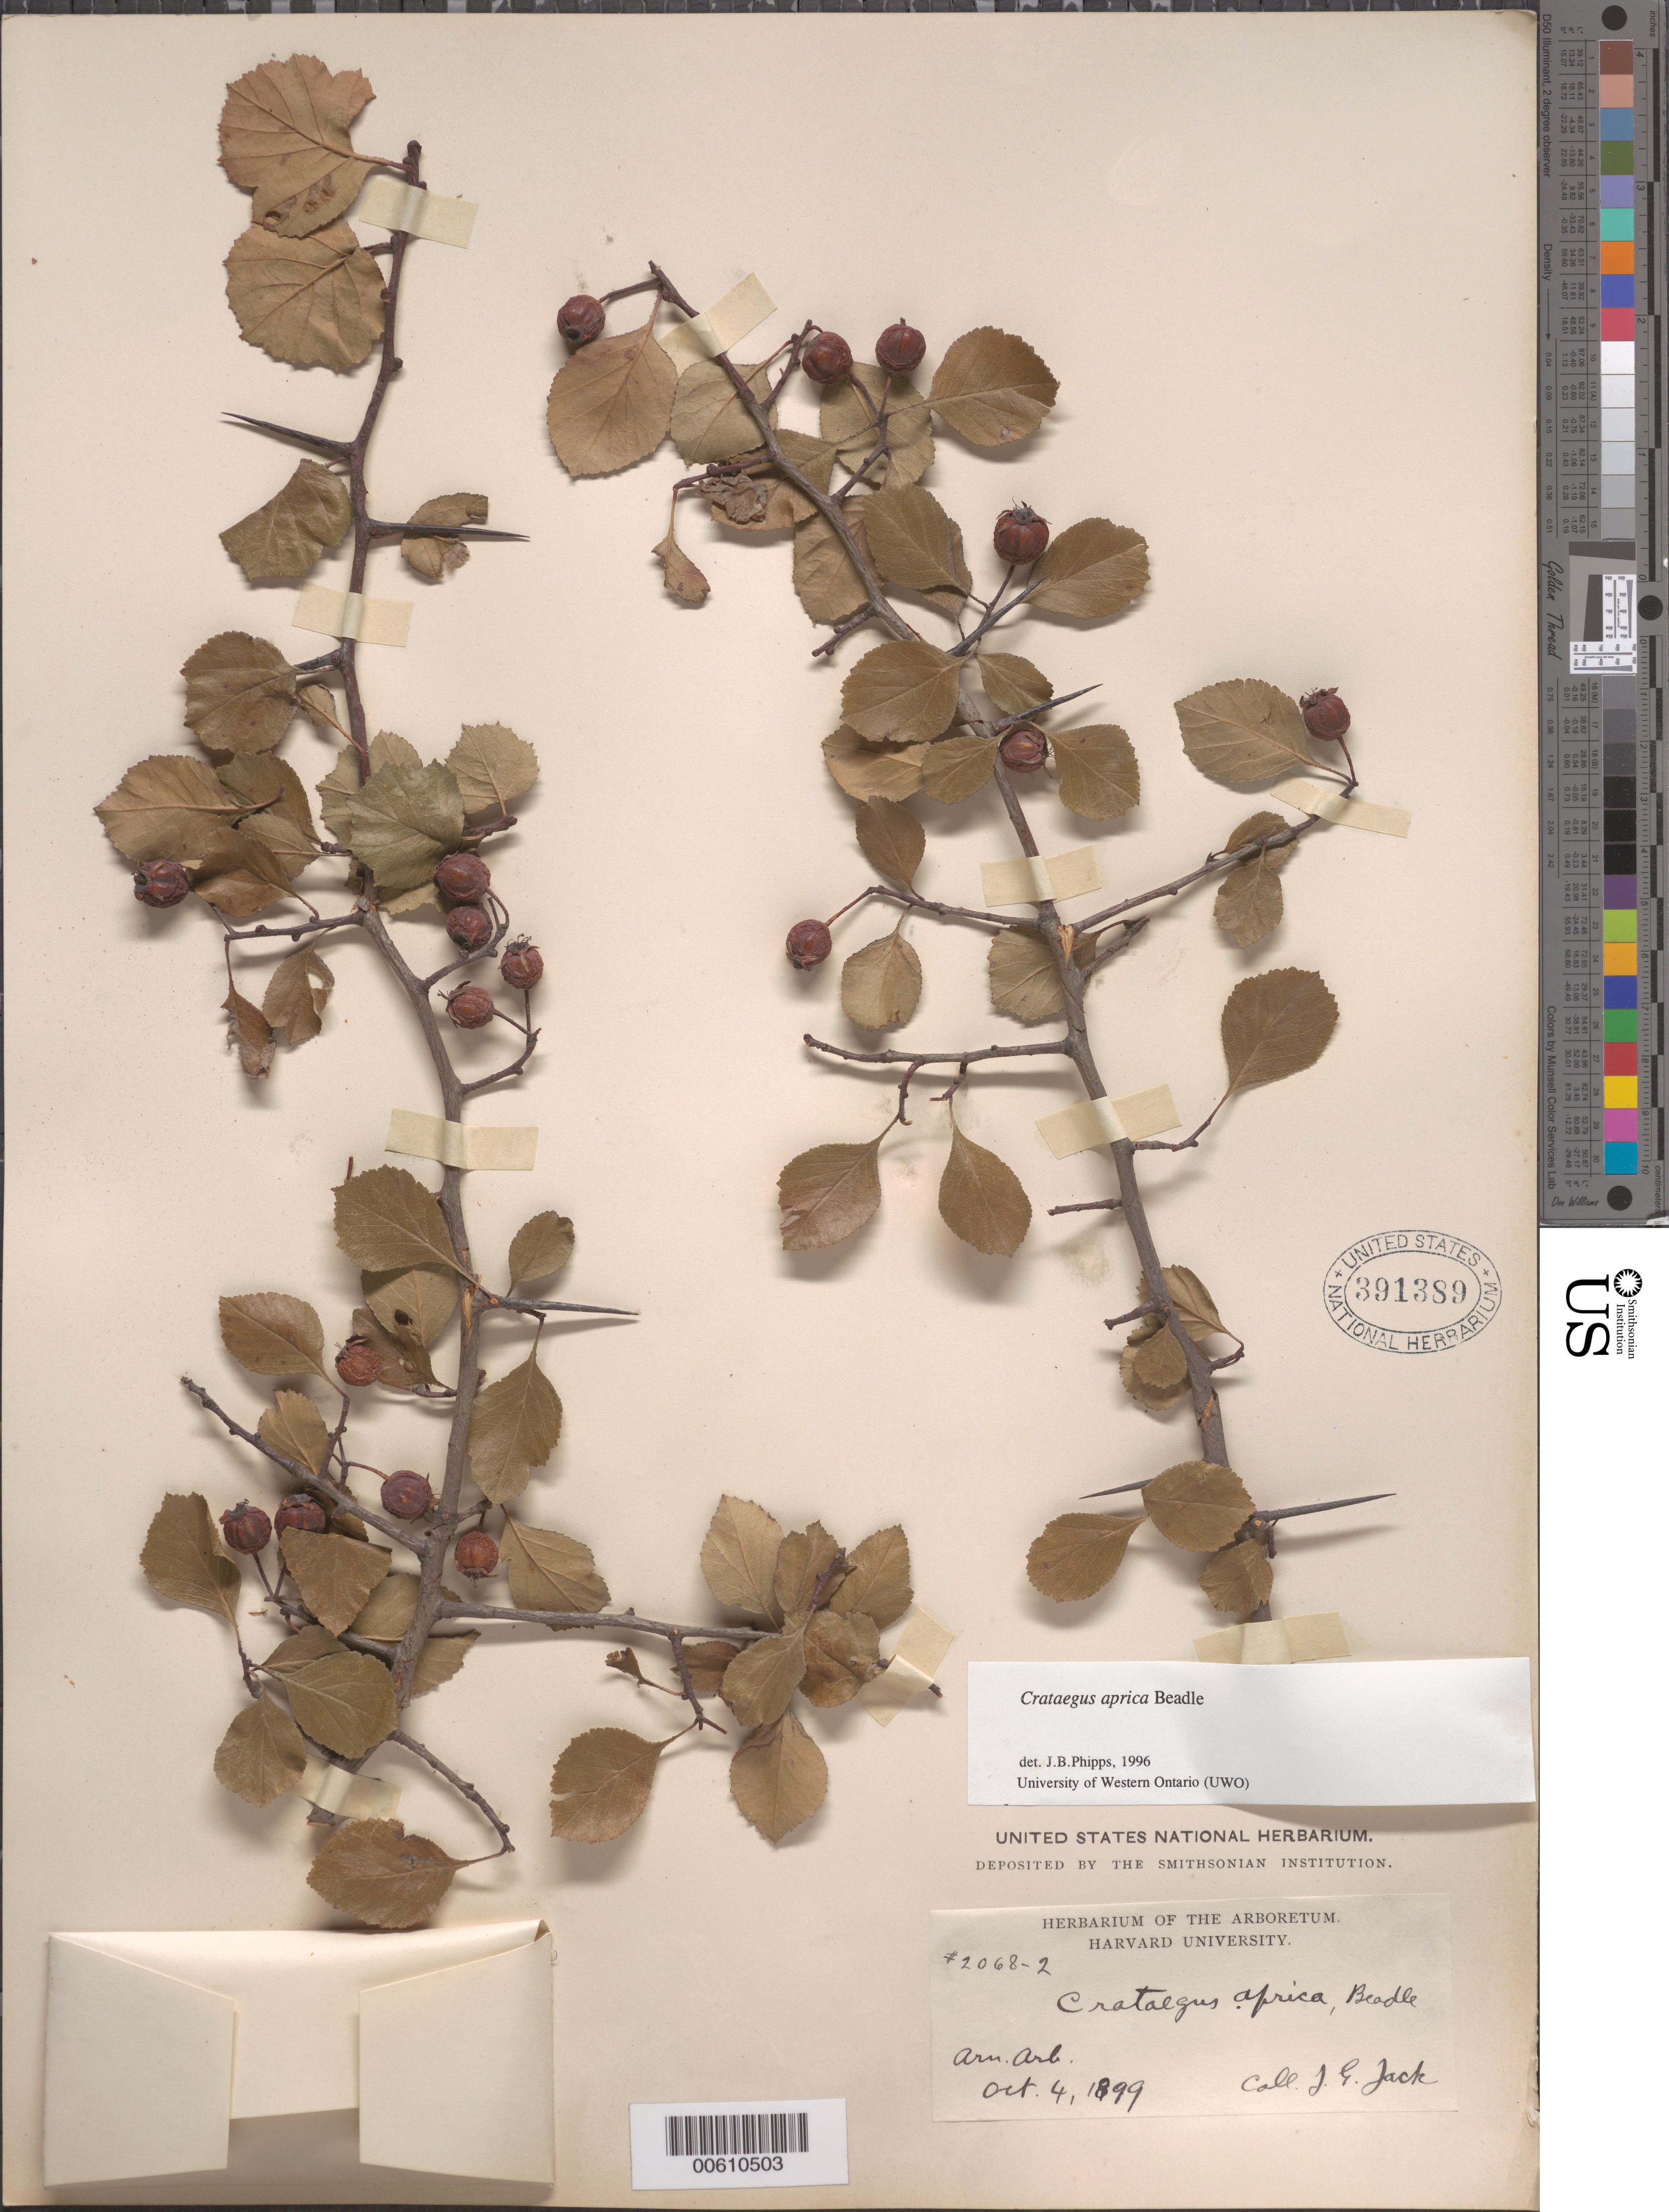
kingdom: Plantae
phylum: Tracheophyta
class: Magnoliopsida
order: Rosales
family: Rosaceae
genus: Crataegus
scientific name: Crataegus aprica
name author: Beadle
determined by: Phipps, James B., (UWO), University of Western Ontario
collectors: J. G. Jack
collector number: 2068-2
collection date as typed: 04 Oct 1899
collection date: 1899-10-04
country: United States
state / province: Massachusetts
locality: Arn. Arb.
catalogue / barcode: US 391389